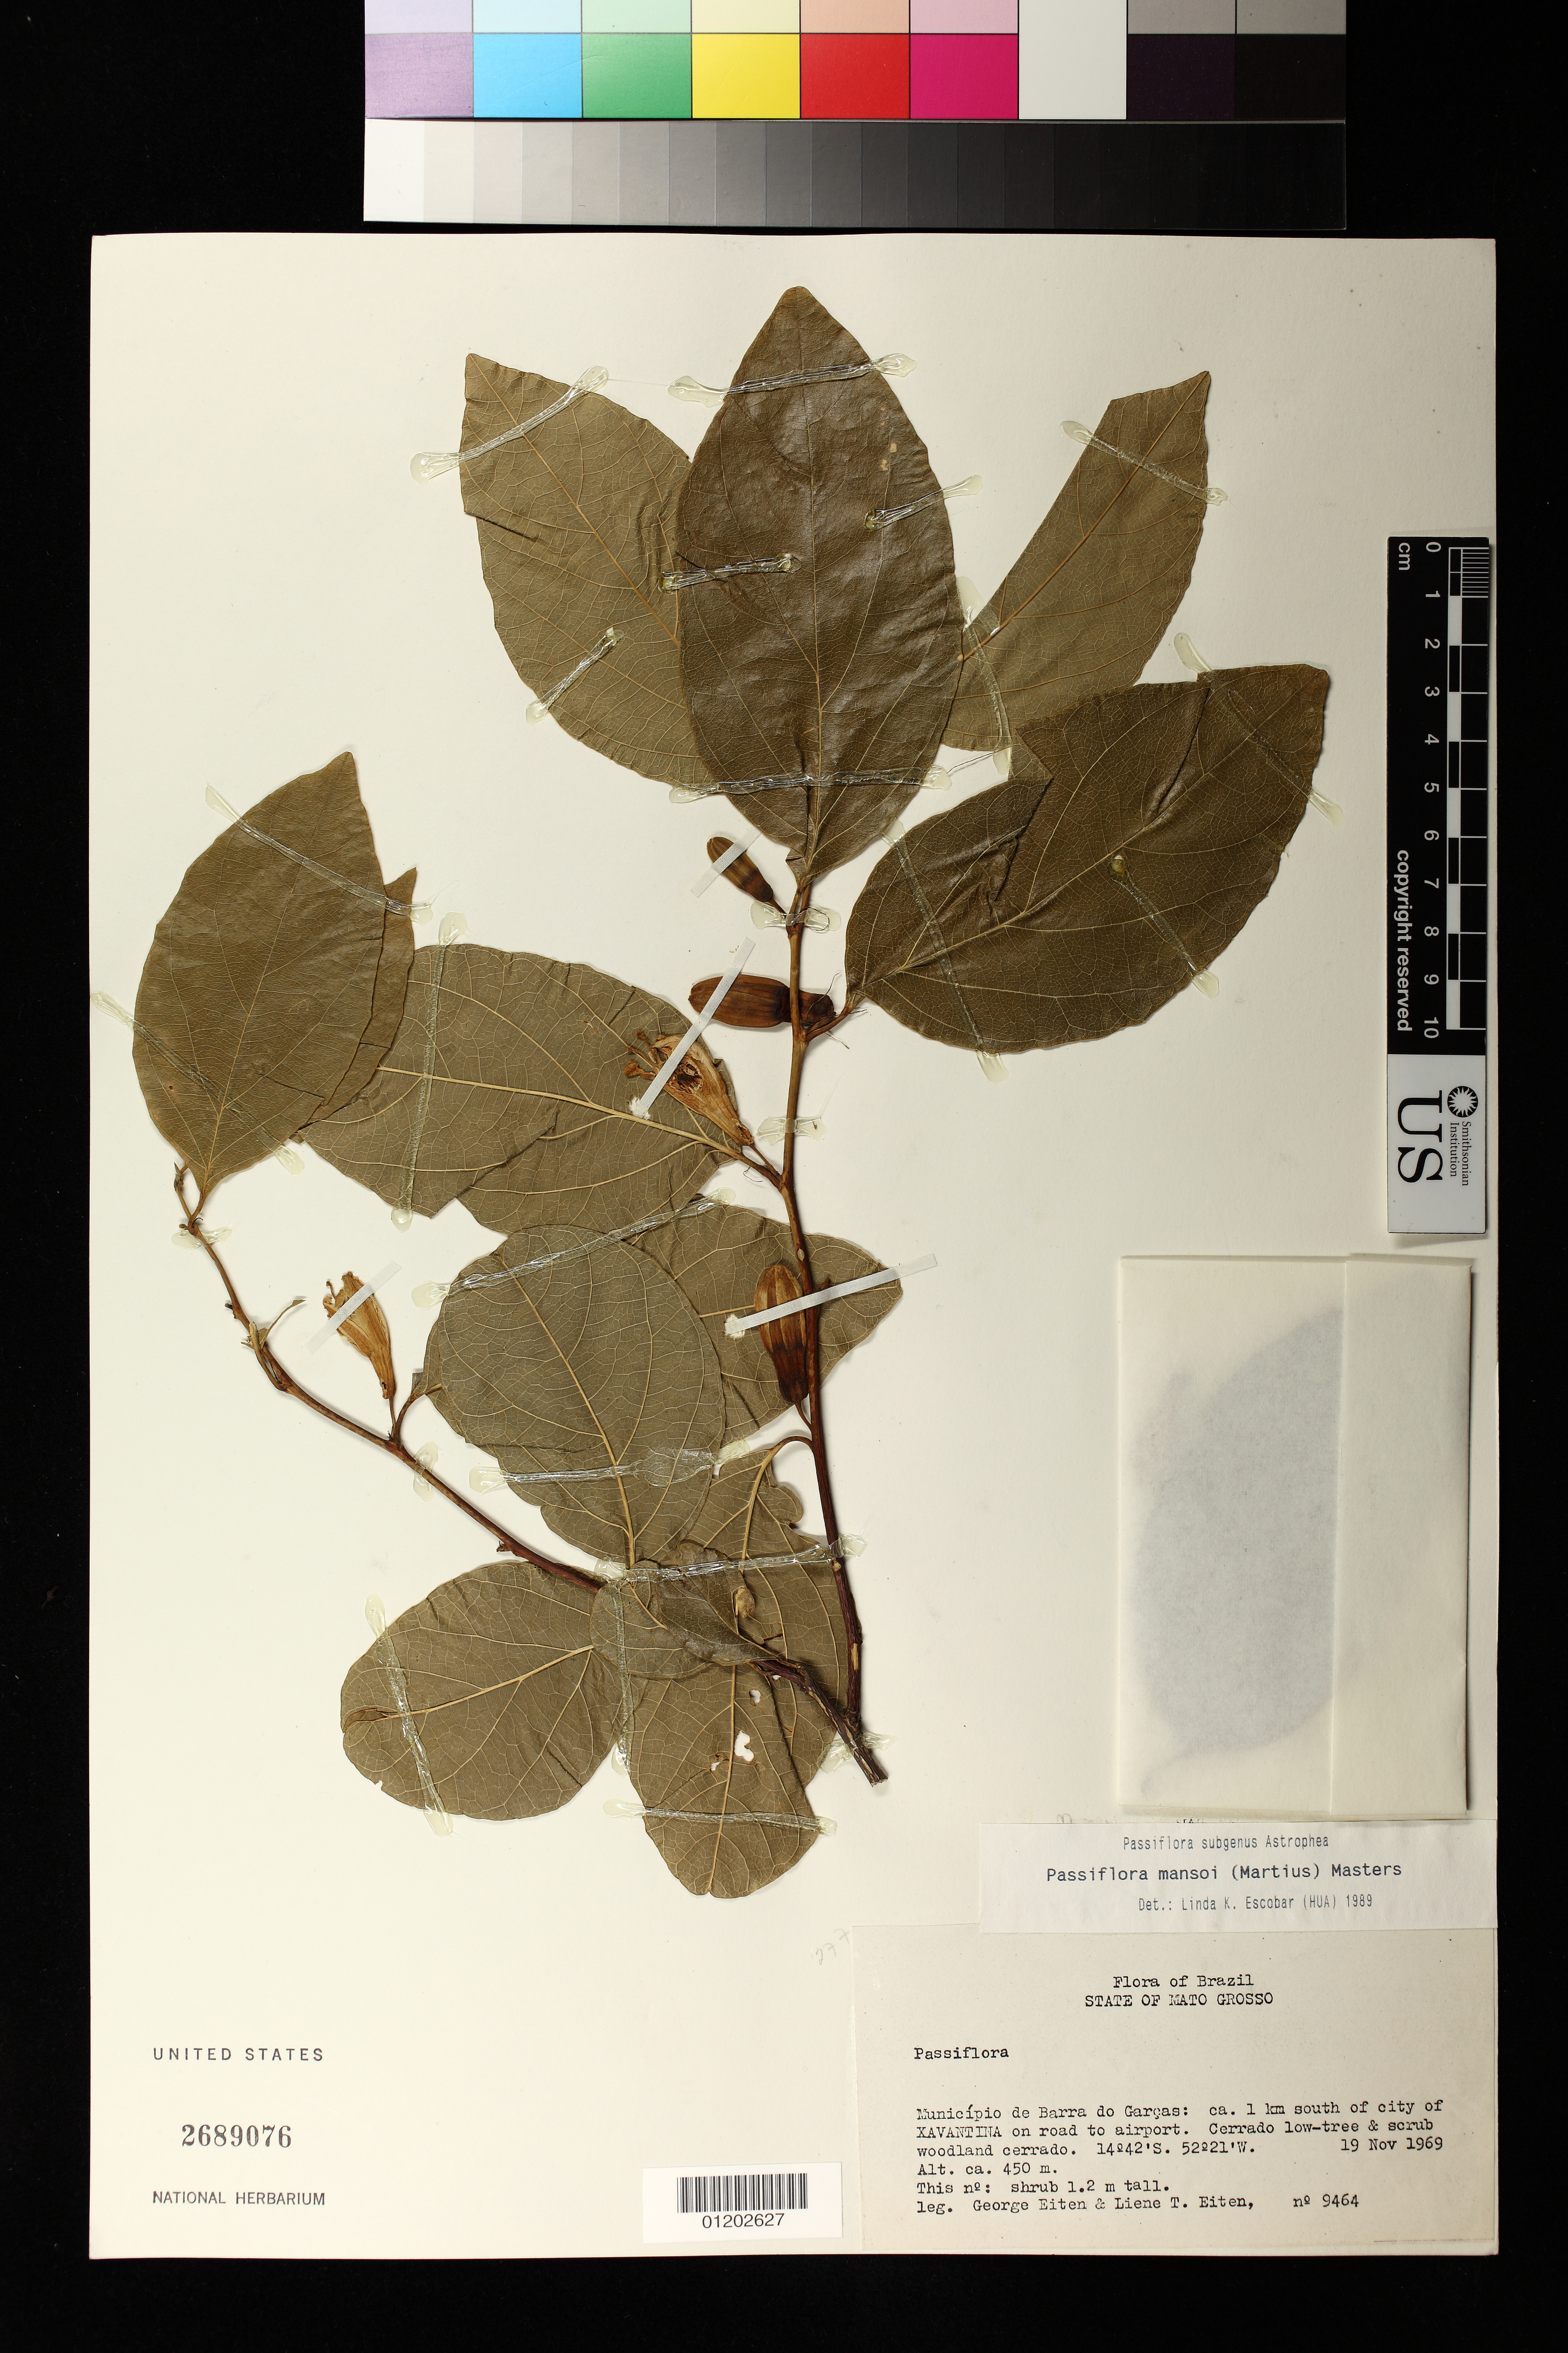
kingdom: Plantae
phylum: Tracheophyta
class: Magnoliopsida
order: Malpighiales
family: Passifloraceae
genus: Passiflora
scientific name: Passiflora mansoi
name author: (Mart.) Mast.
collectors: G. Eiten & L. T. Eiten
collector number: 9464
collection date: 1969-11-19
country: Brazil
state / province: Mato Grosso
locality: ca. 1 km south of city of XAVATINA on road to airport. Barra do Garças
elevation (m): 450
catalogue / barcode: US 2689076